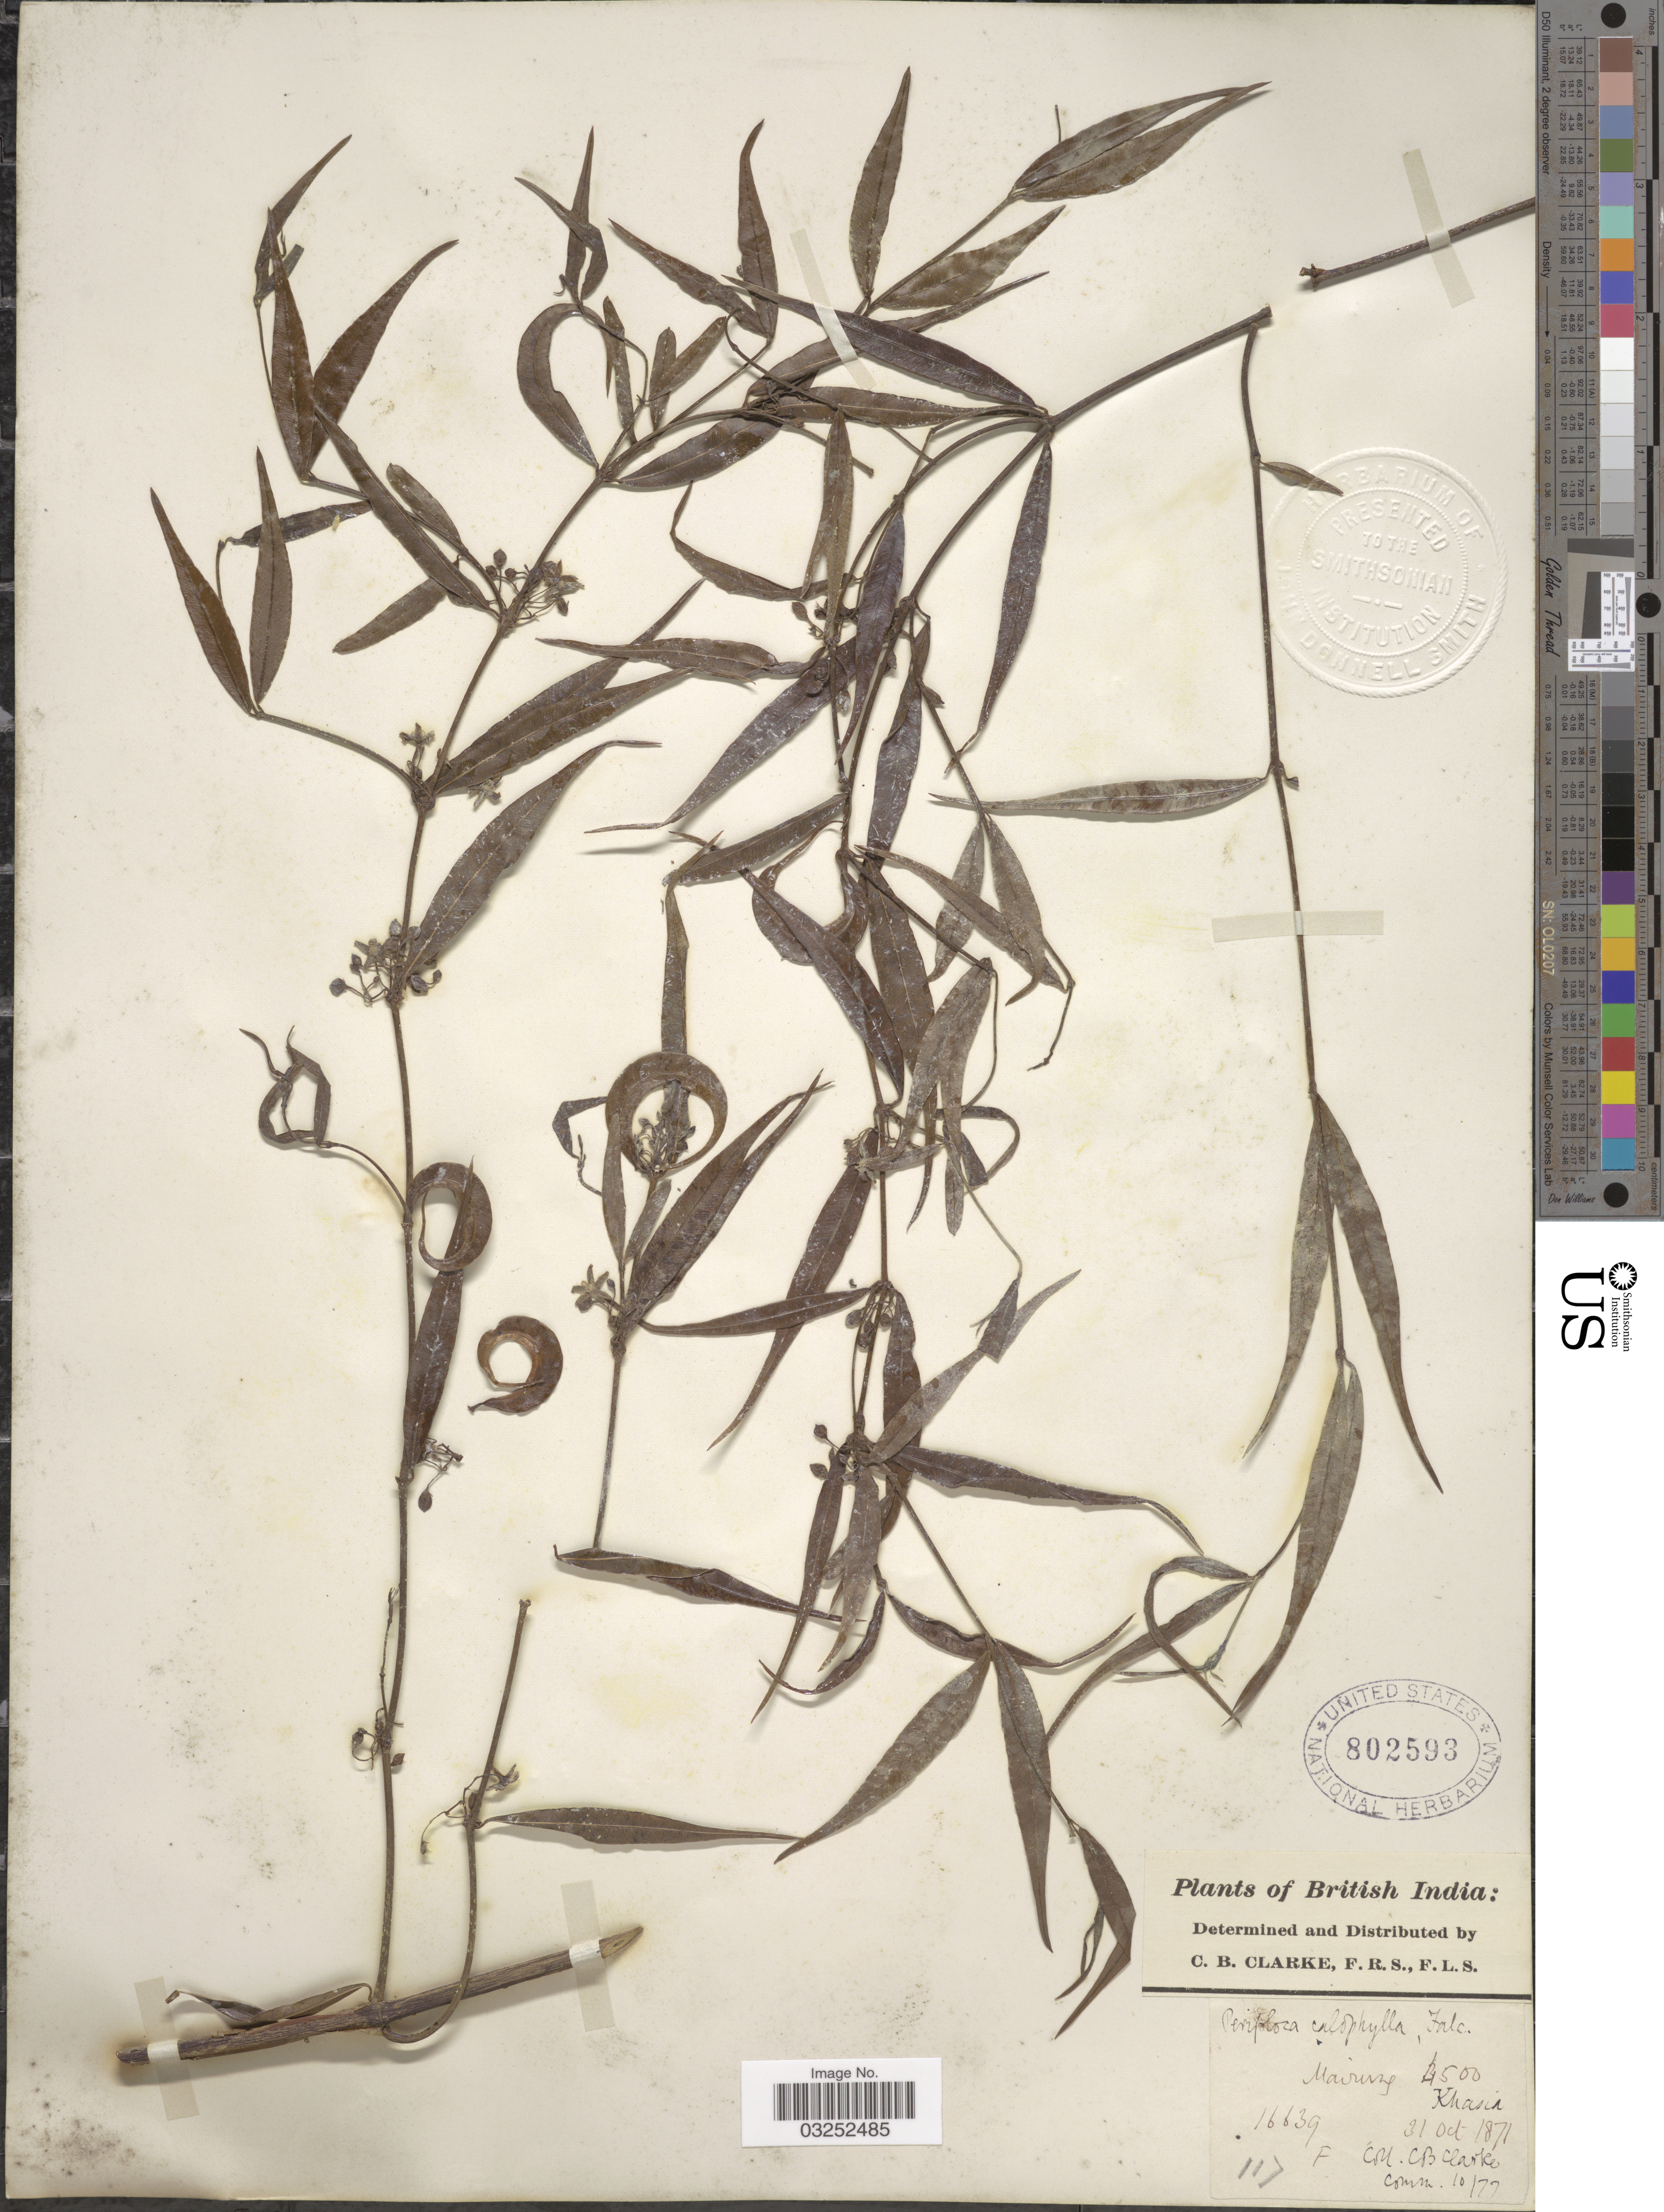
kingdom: Plantae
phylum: Tracheophyta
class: Magnoliopsida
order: Gentianales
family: Apocynaceae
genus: Periploca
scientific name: Periploca calophylla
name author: Rich. & Quart.-Dill.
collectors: C. B. Clarke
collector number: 16639F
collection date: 1871-10-31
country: India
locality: British India. Mairang, Khasia.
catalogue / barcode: US 802593